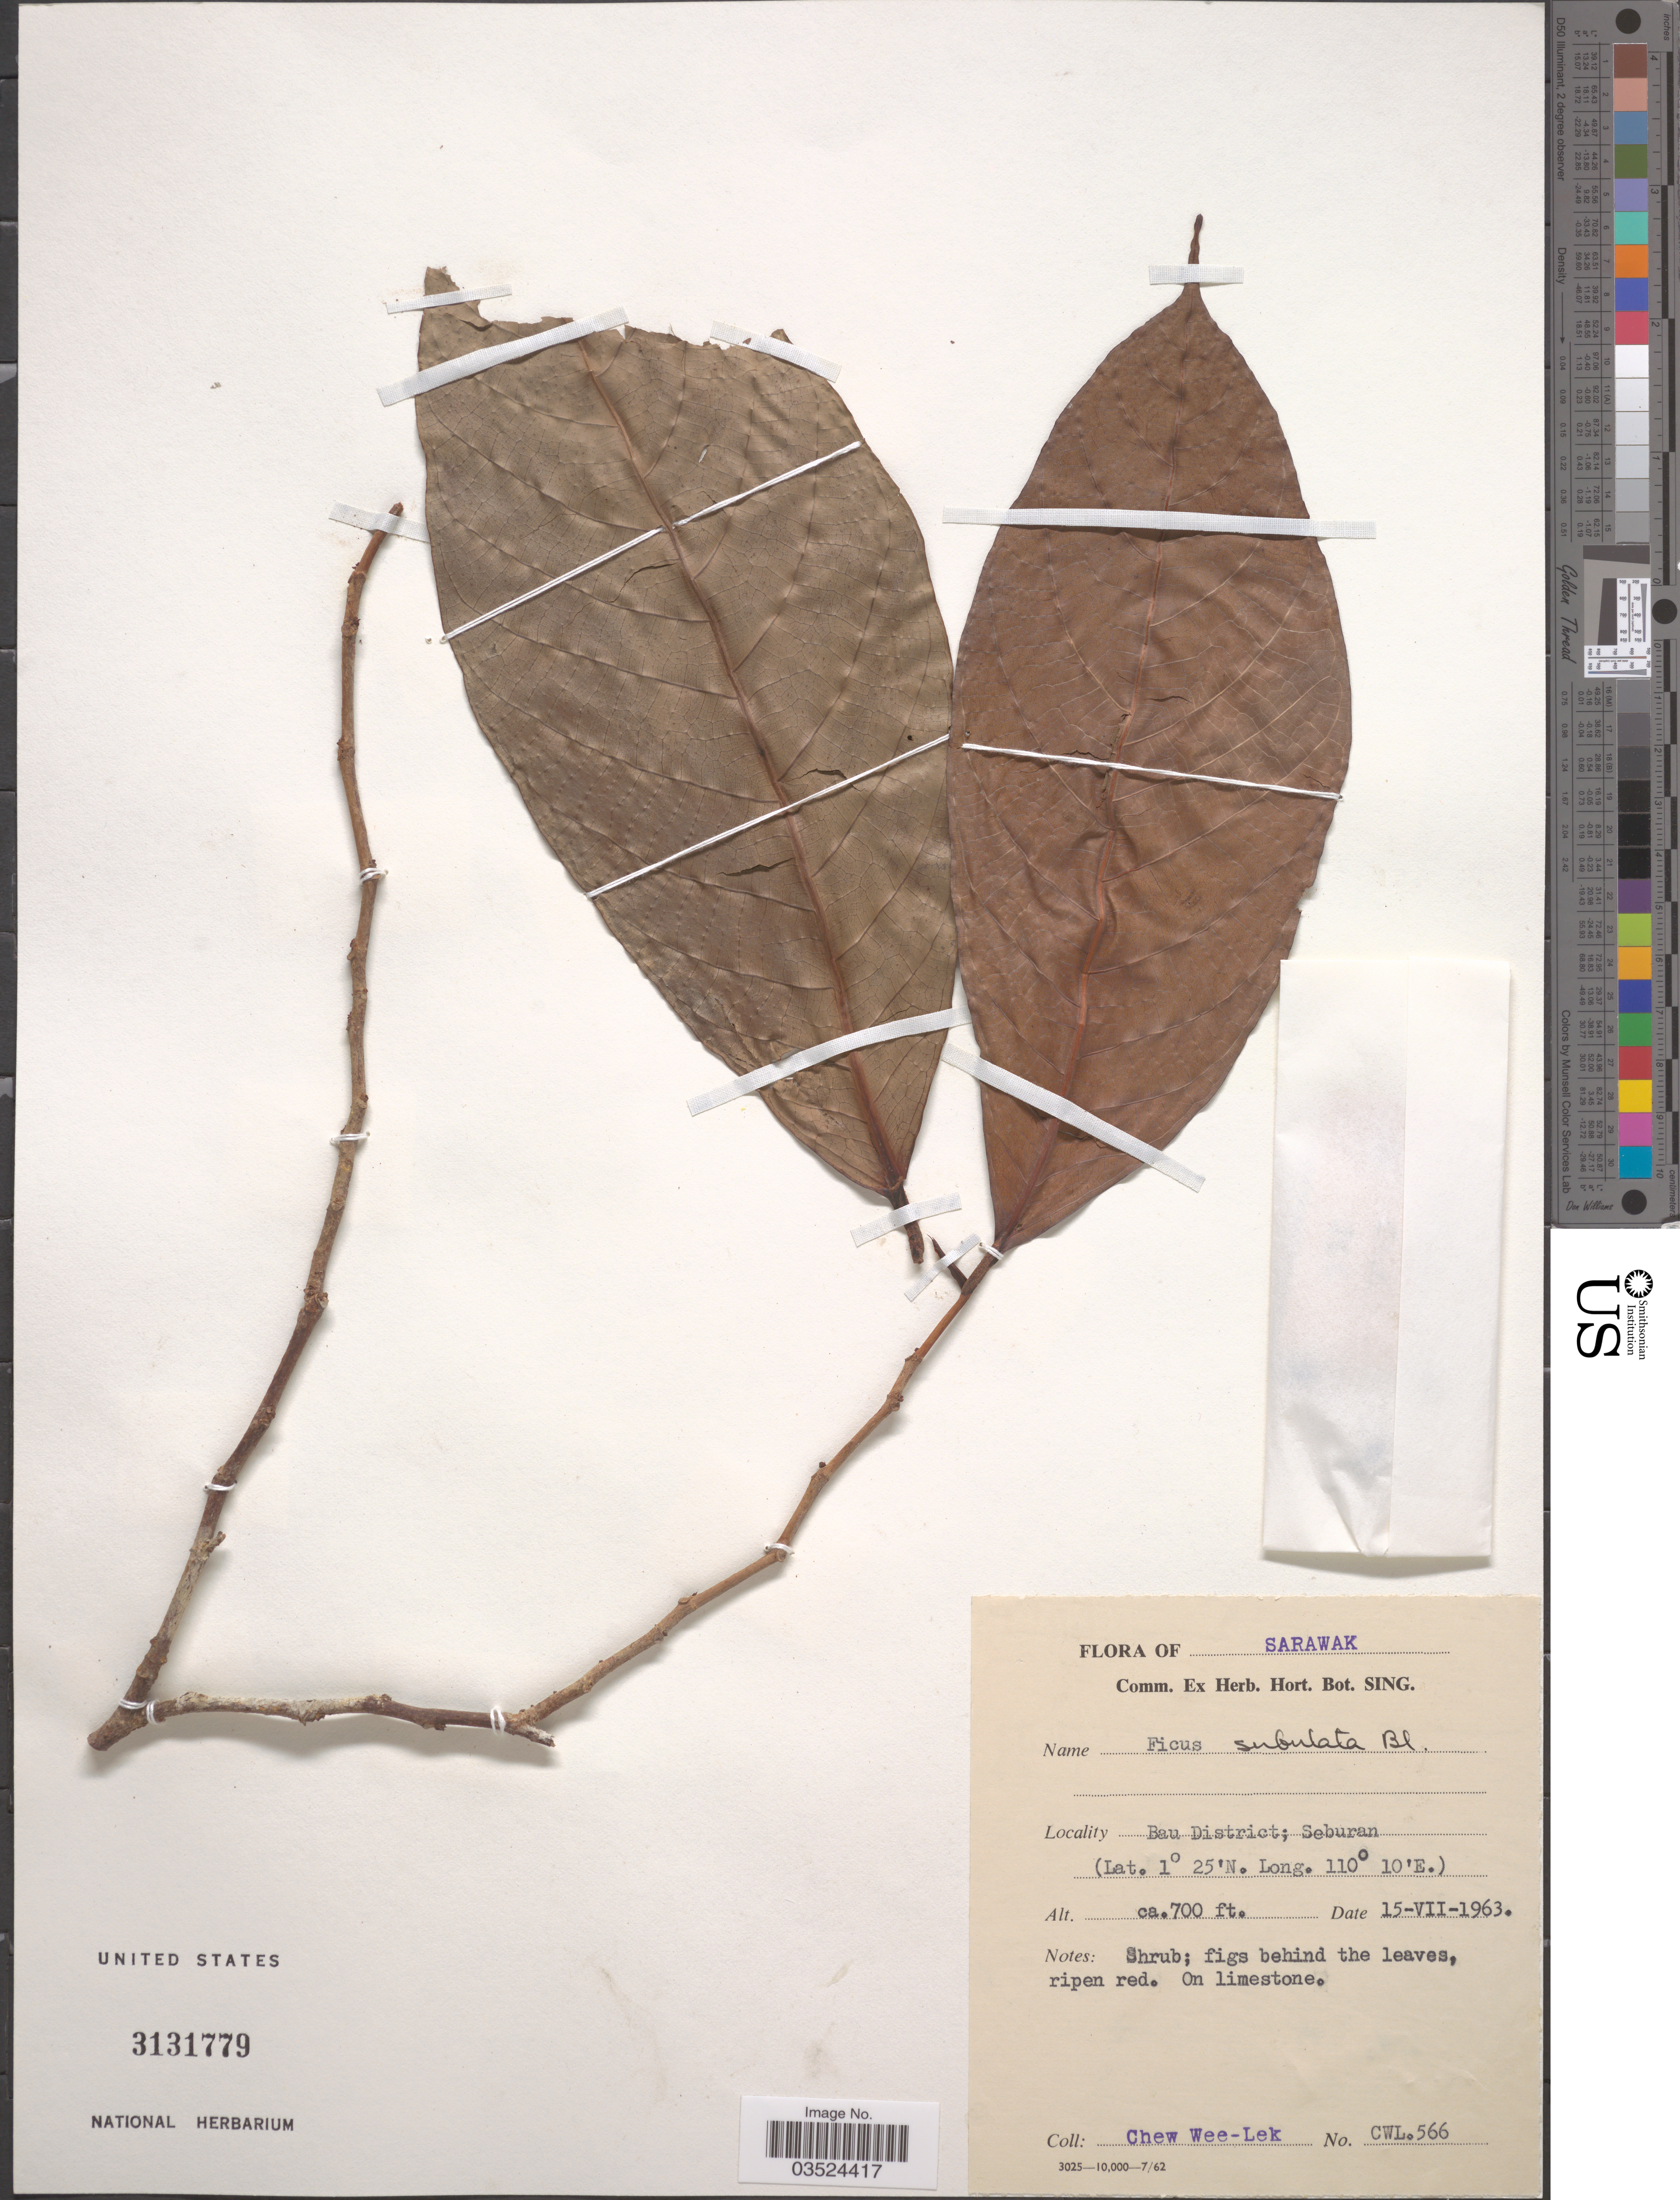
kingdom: Plantae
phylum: Tracheophyta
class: Magnoliopsida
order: Rosales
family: Moraceae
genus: Ficus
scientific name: Ficus subulata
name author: Blume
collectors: W. Chew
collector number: CWL566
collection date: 1963-07-15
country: Malaysia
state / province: Sarawak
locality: Bau District; Seburan.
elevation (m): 213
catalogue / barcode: US 3131779